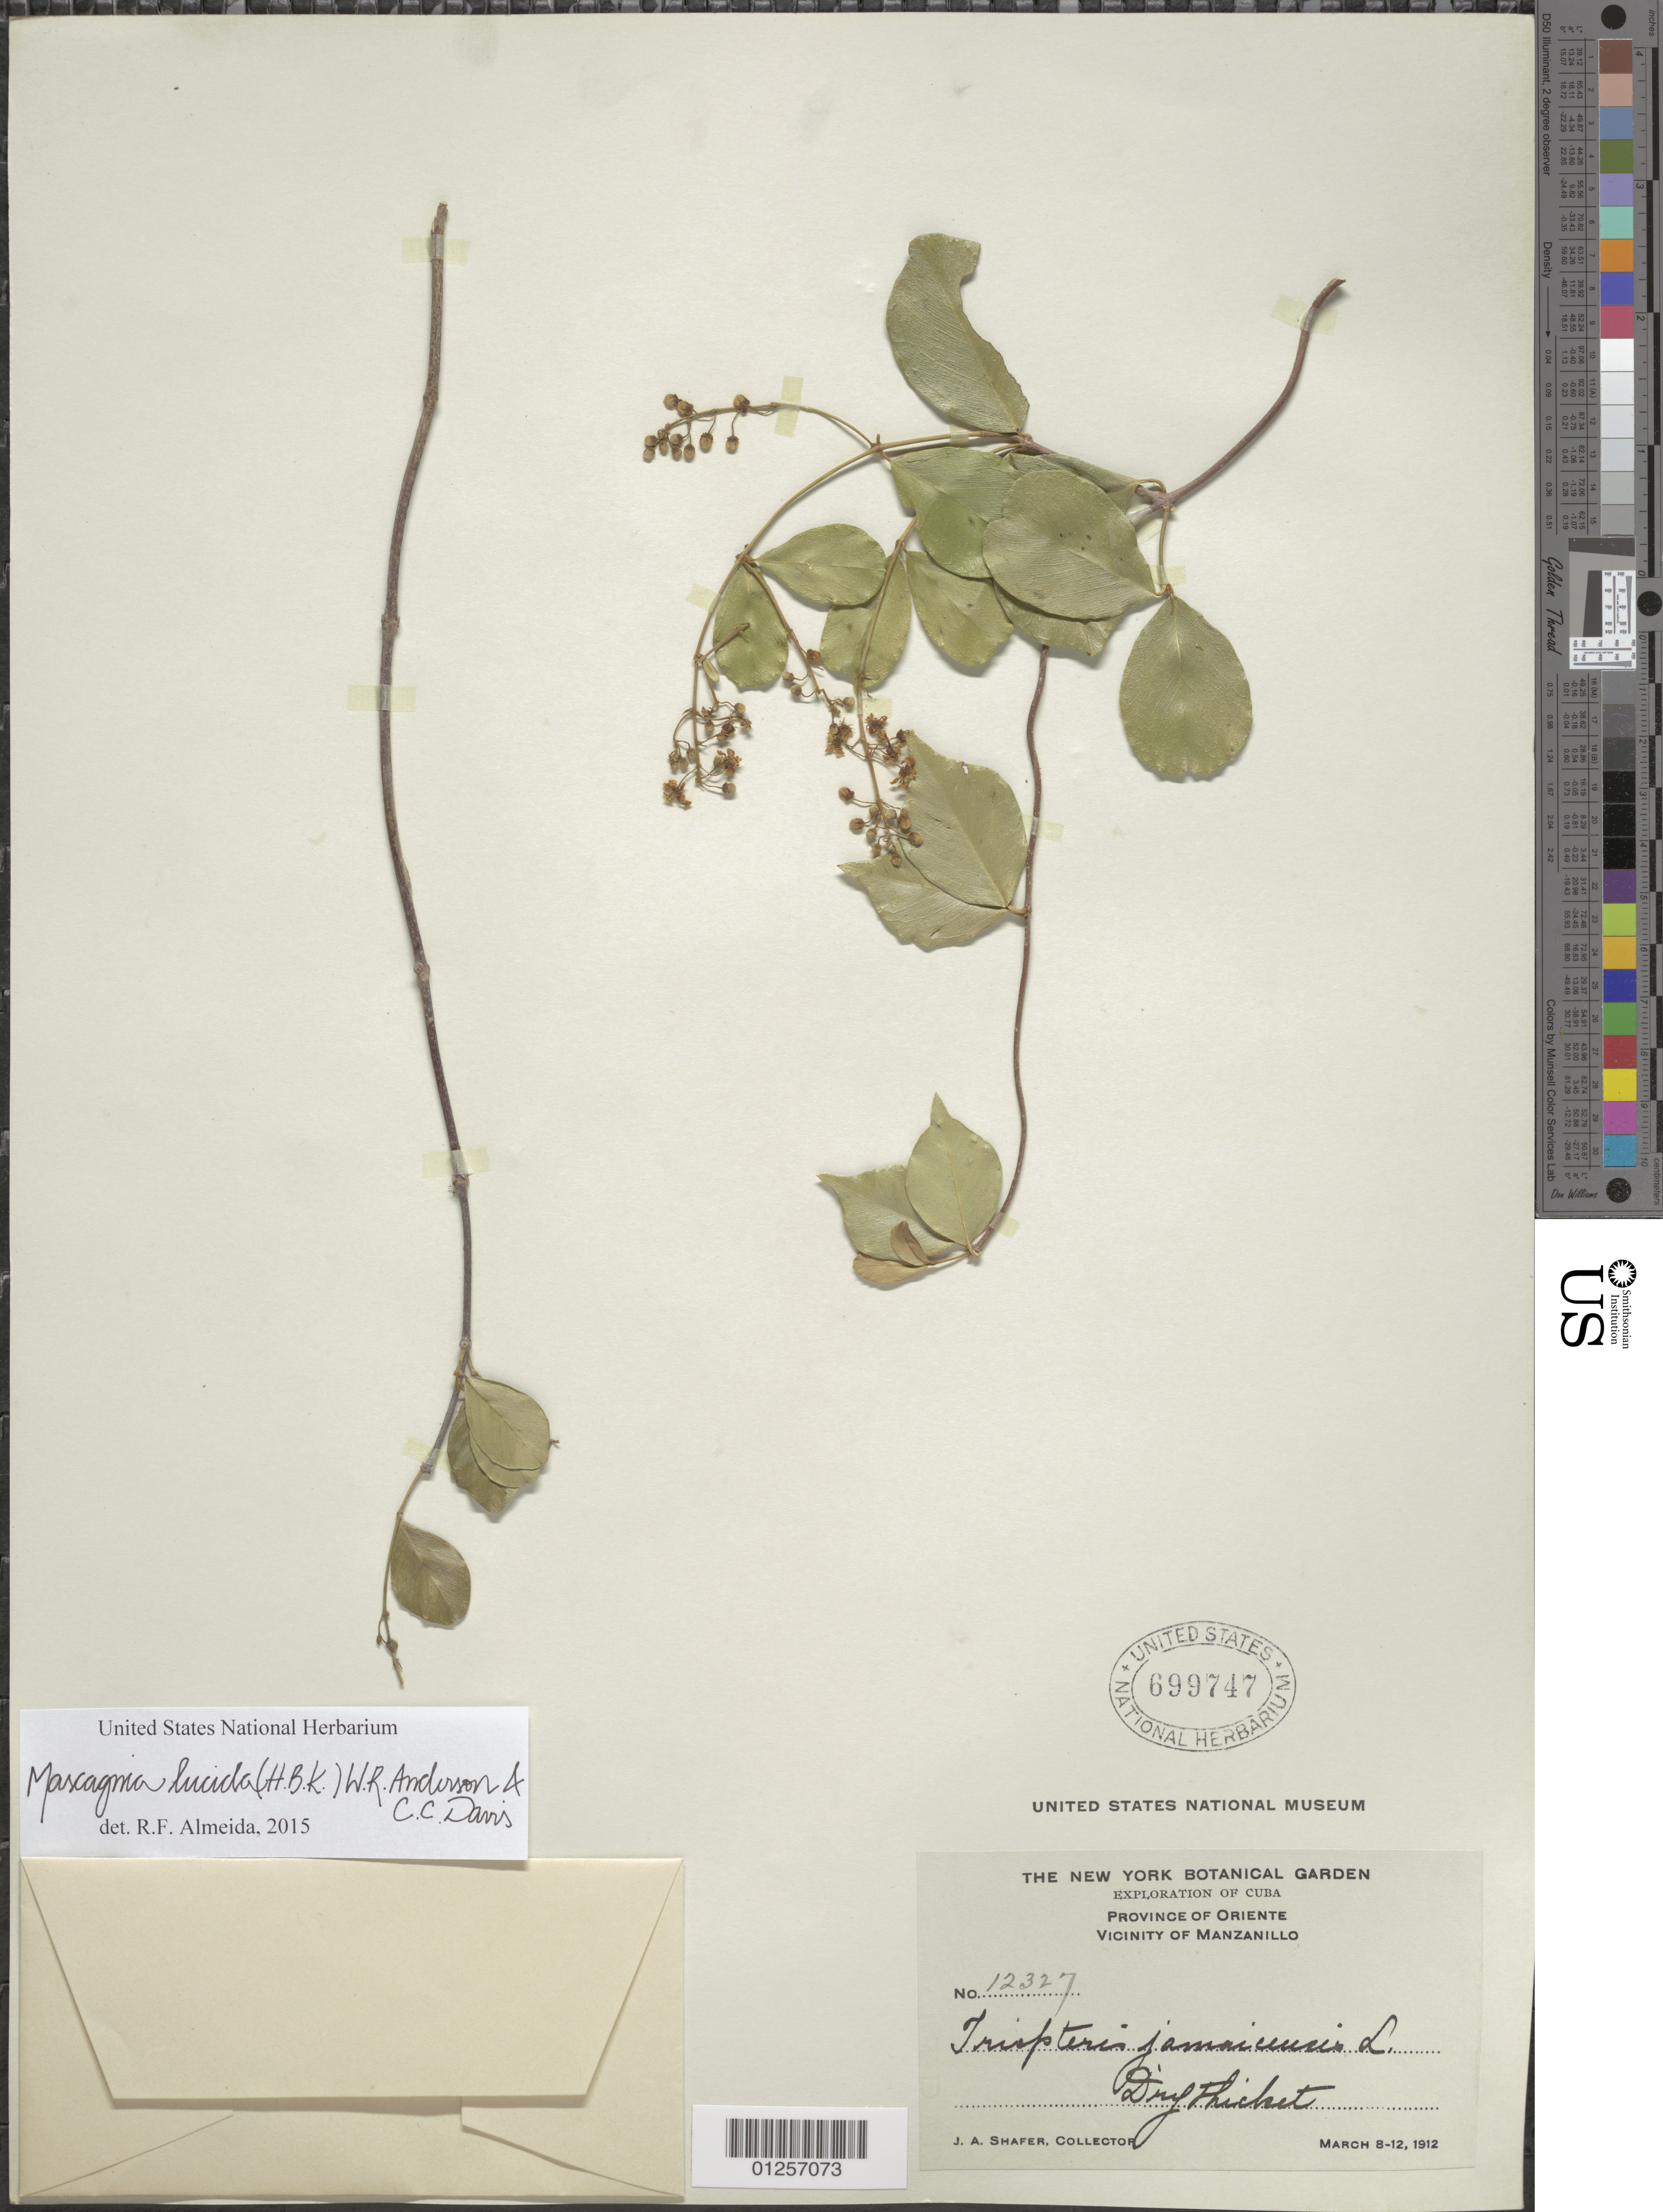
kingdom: Plantae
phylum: Tracheophyta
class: Magnoliopsida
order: Malpighiales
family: Malpighiaceae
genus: Mascagnia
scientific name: Mascagnia lucida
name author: (Kunth) W.R. Anderson & C. Davis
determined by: De Almeida, R. F., (HUEFS), Universidade Estadual de Feira de Santana (BRAZIL)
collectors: J. A. Shafer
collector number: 12327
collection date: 1912-03-08/1912-03-12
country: Cuba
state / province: Granma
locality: Manzanillo vicinity.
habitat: Dry thicket.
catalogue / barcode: US 699747